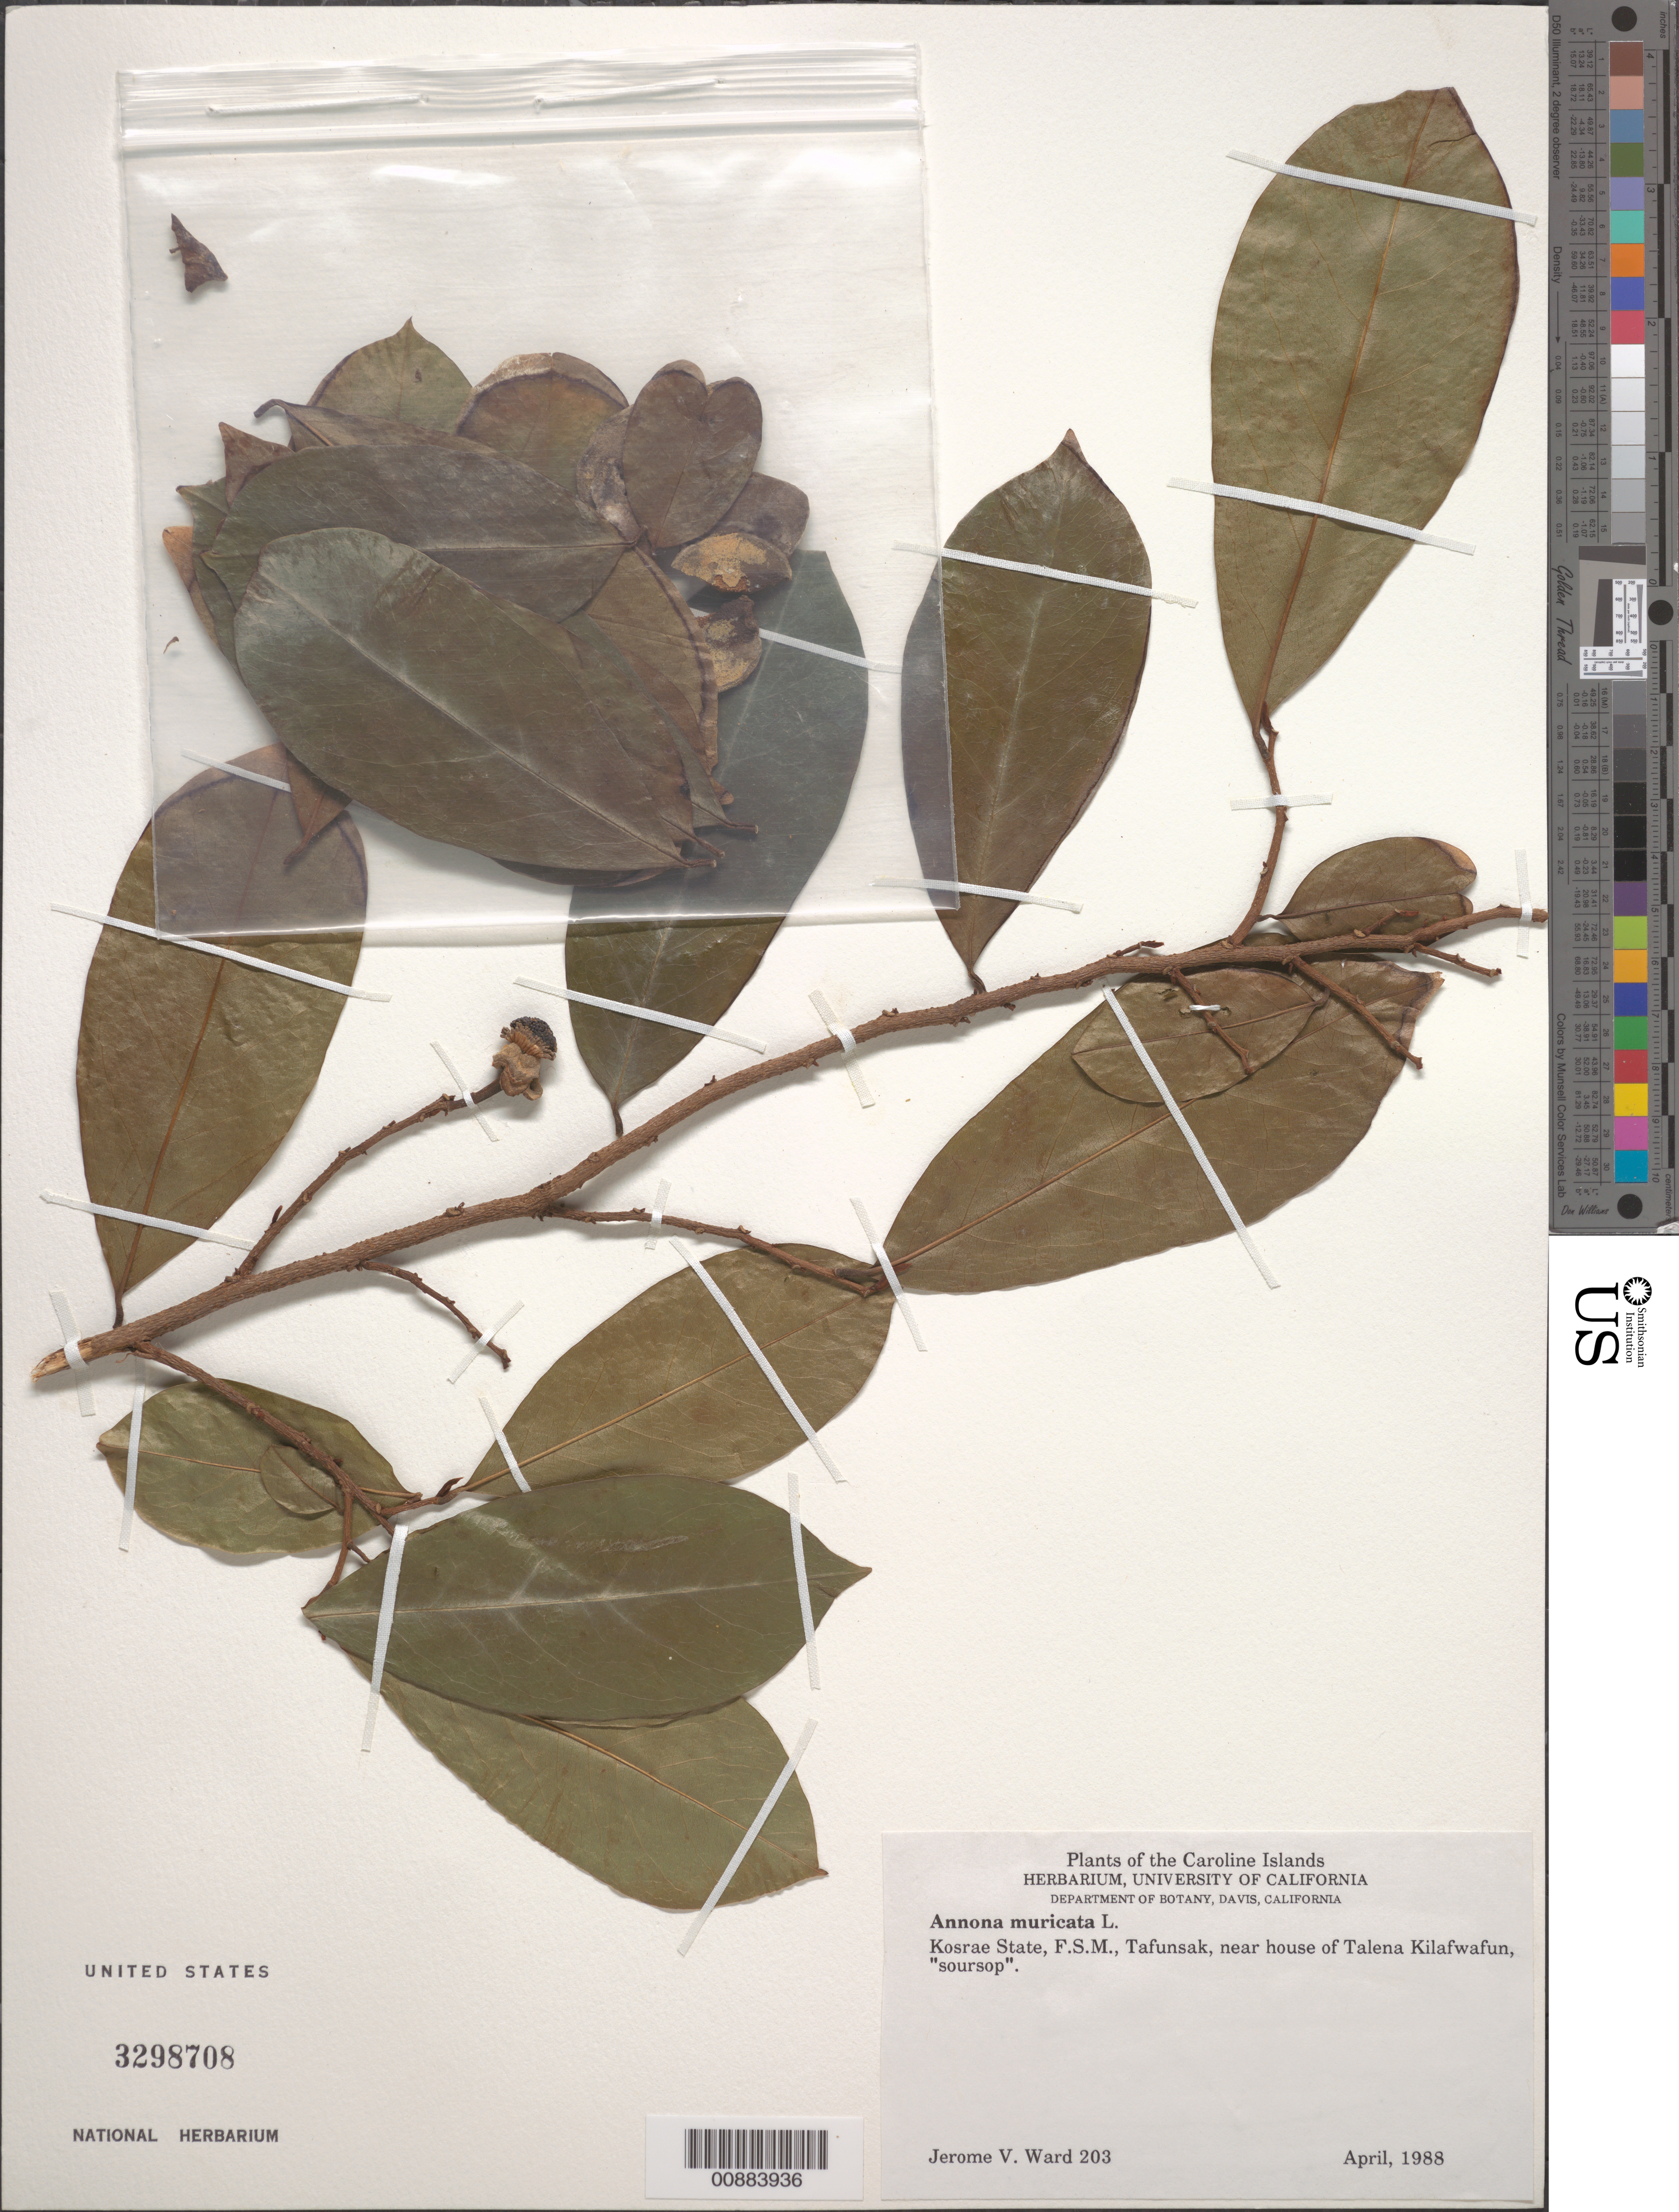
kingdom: Plantae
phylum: Tracheophyta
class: Magnoliopsida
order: Magnoliales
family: Annonaceae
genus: Annona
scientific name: Annona muricata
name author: L.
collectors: J. V. Ward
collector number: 203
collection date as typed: Apr 1988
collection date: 1988-04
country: Micronesia, Federated States of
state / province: Kosrae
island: Kosrae [Kusaie]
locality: Tafunsak, near house of Talena Kilafwafun.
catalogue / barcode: US 3298708